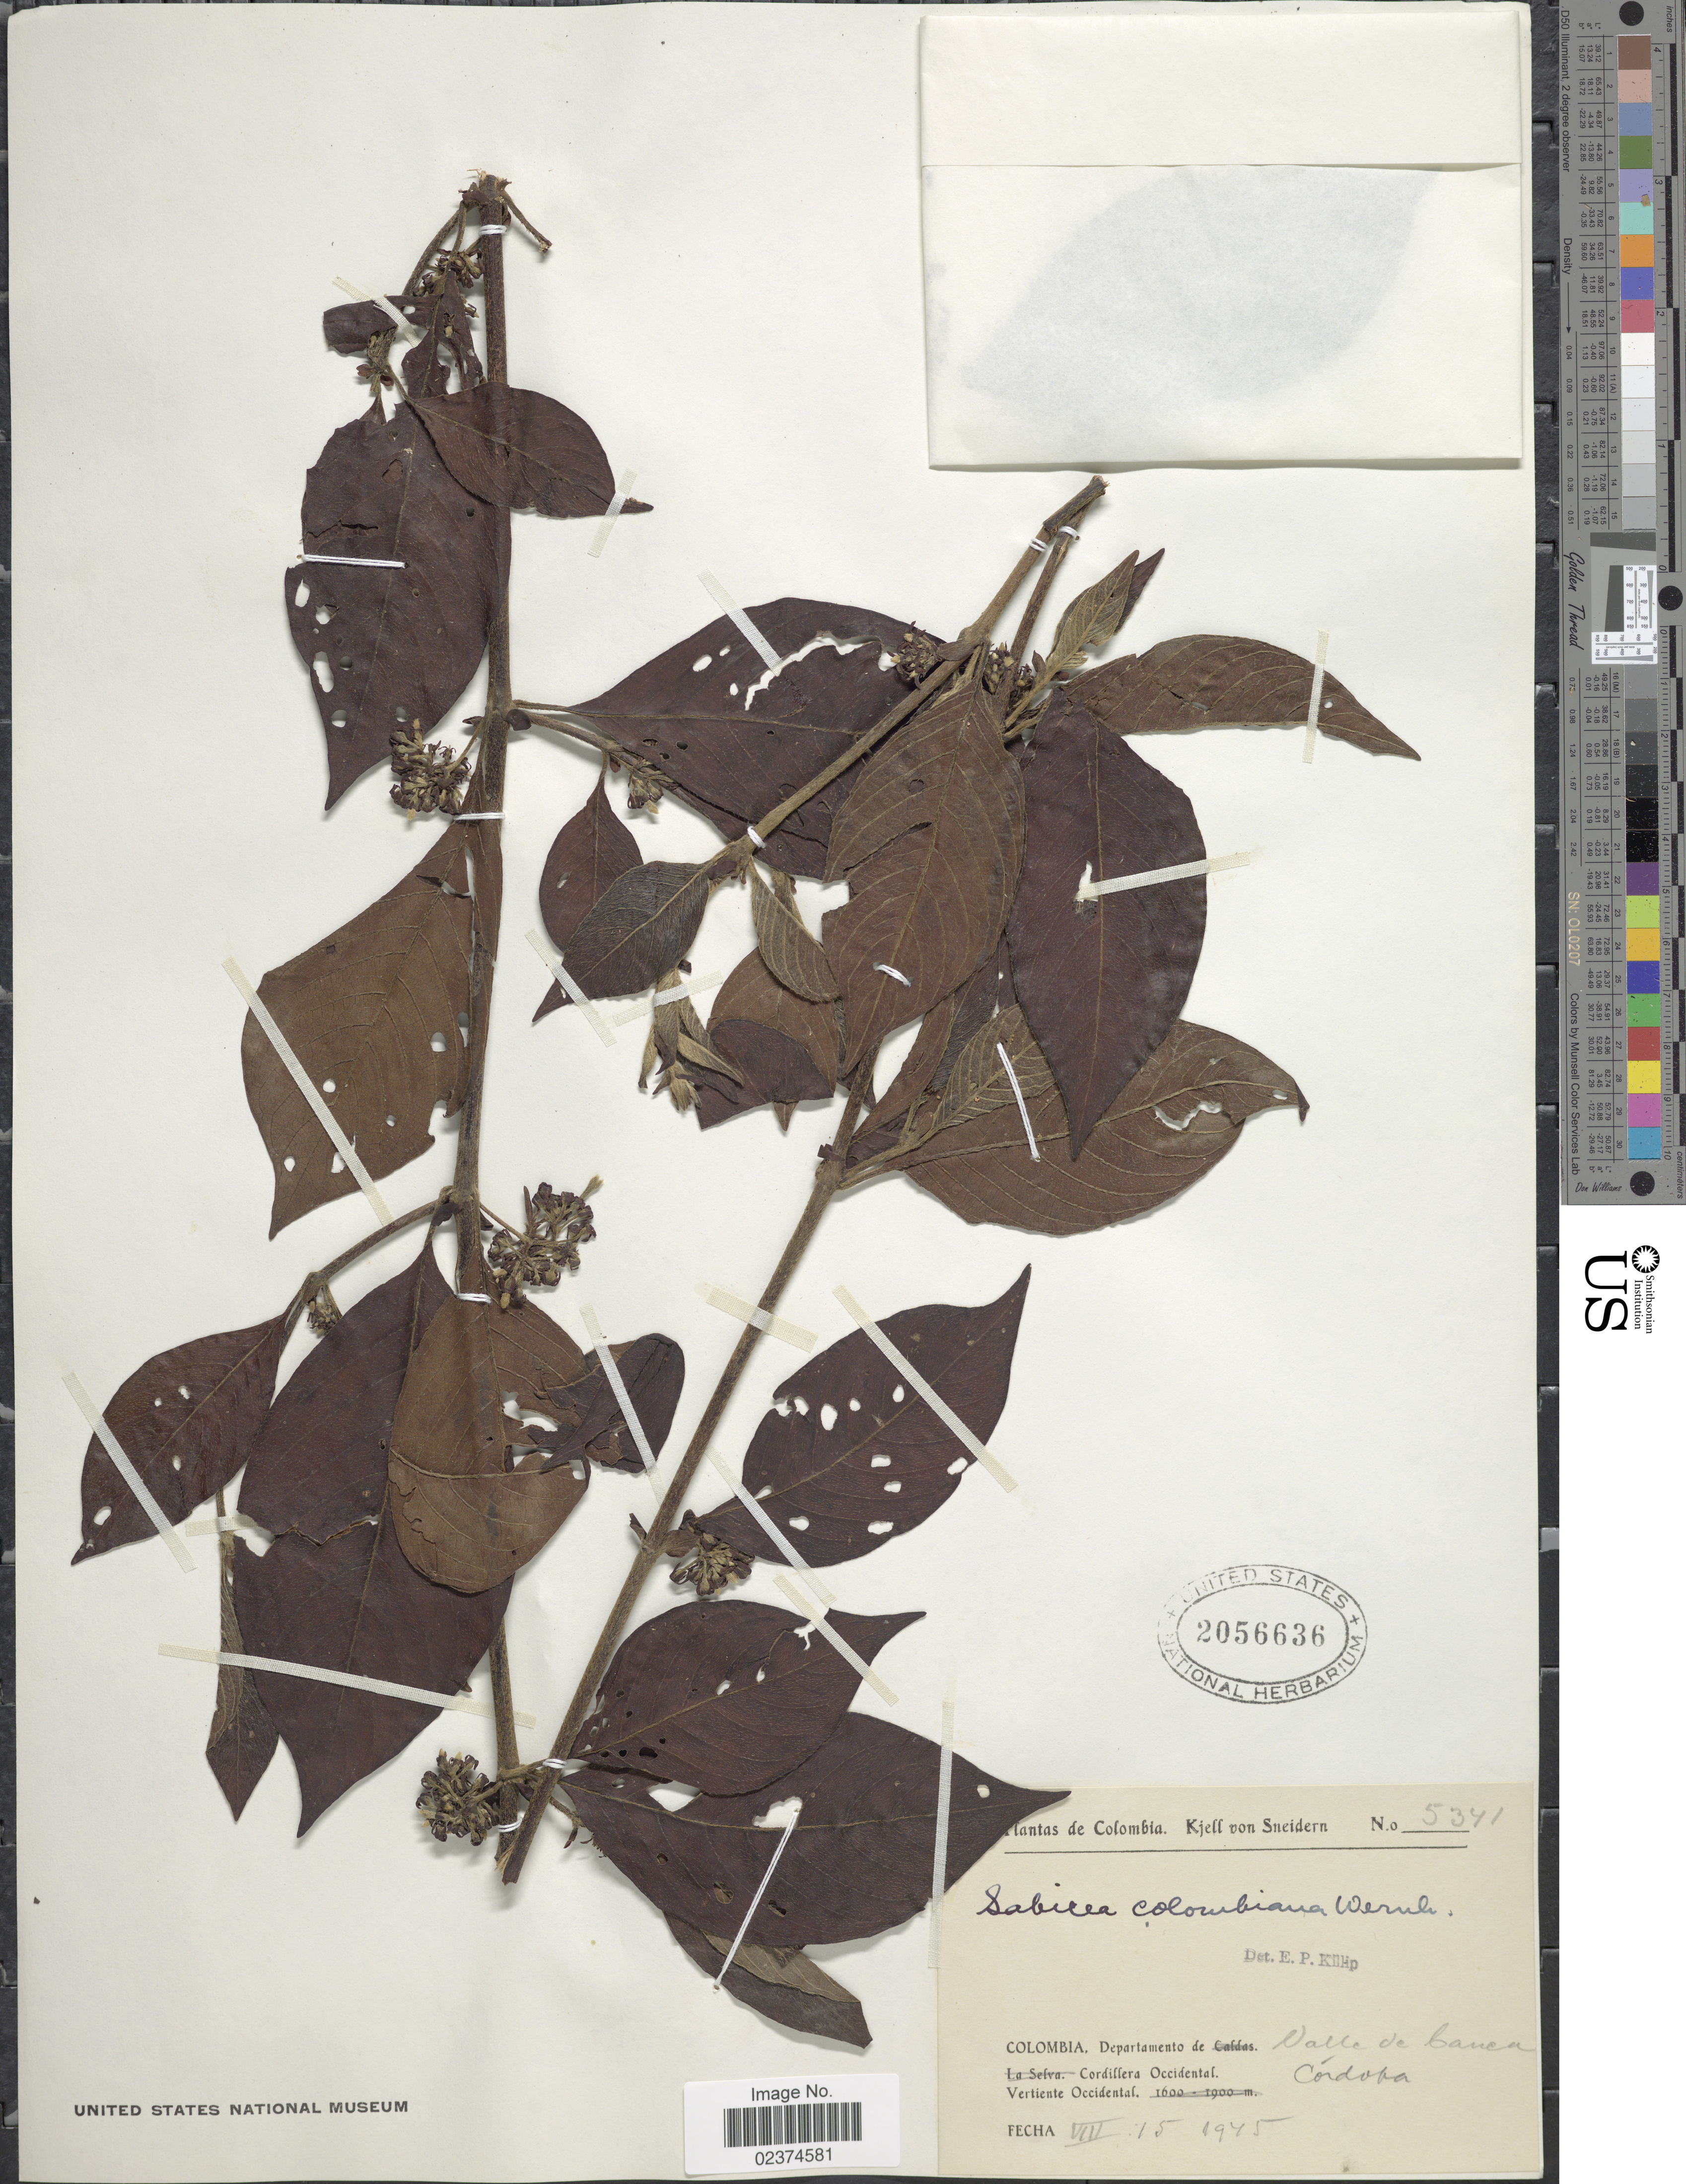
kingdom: Plantae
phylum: Tracheophyta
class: Magnoliopsida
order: Gentianales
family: Rubiaceae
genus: Sabicea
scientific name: Sabicea colombiana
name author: Wernham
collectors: K. von Sneidern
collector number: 5341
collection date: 1945-08-15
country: Colombia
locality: Departamento Valle de Cauca, Cordillera Occidental, Vertiente Occidental , Cordoba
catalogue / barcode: US 2056636